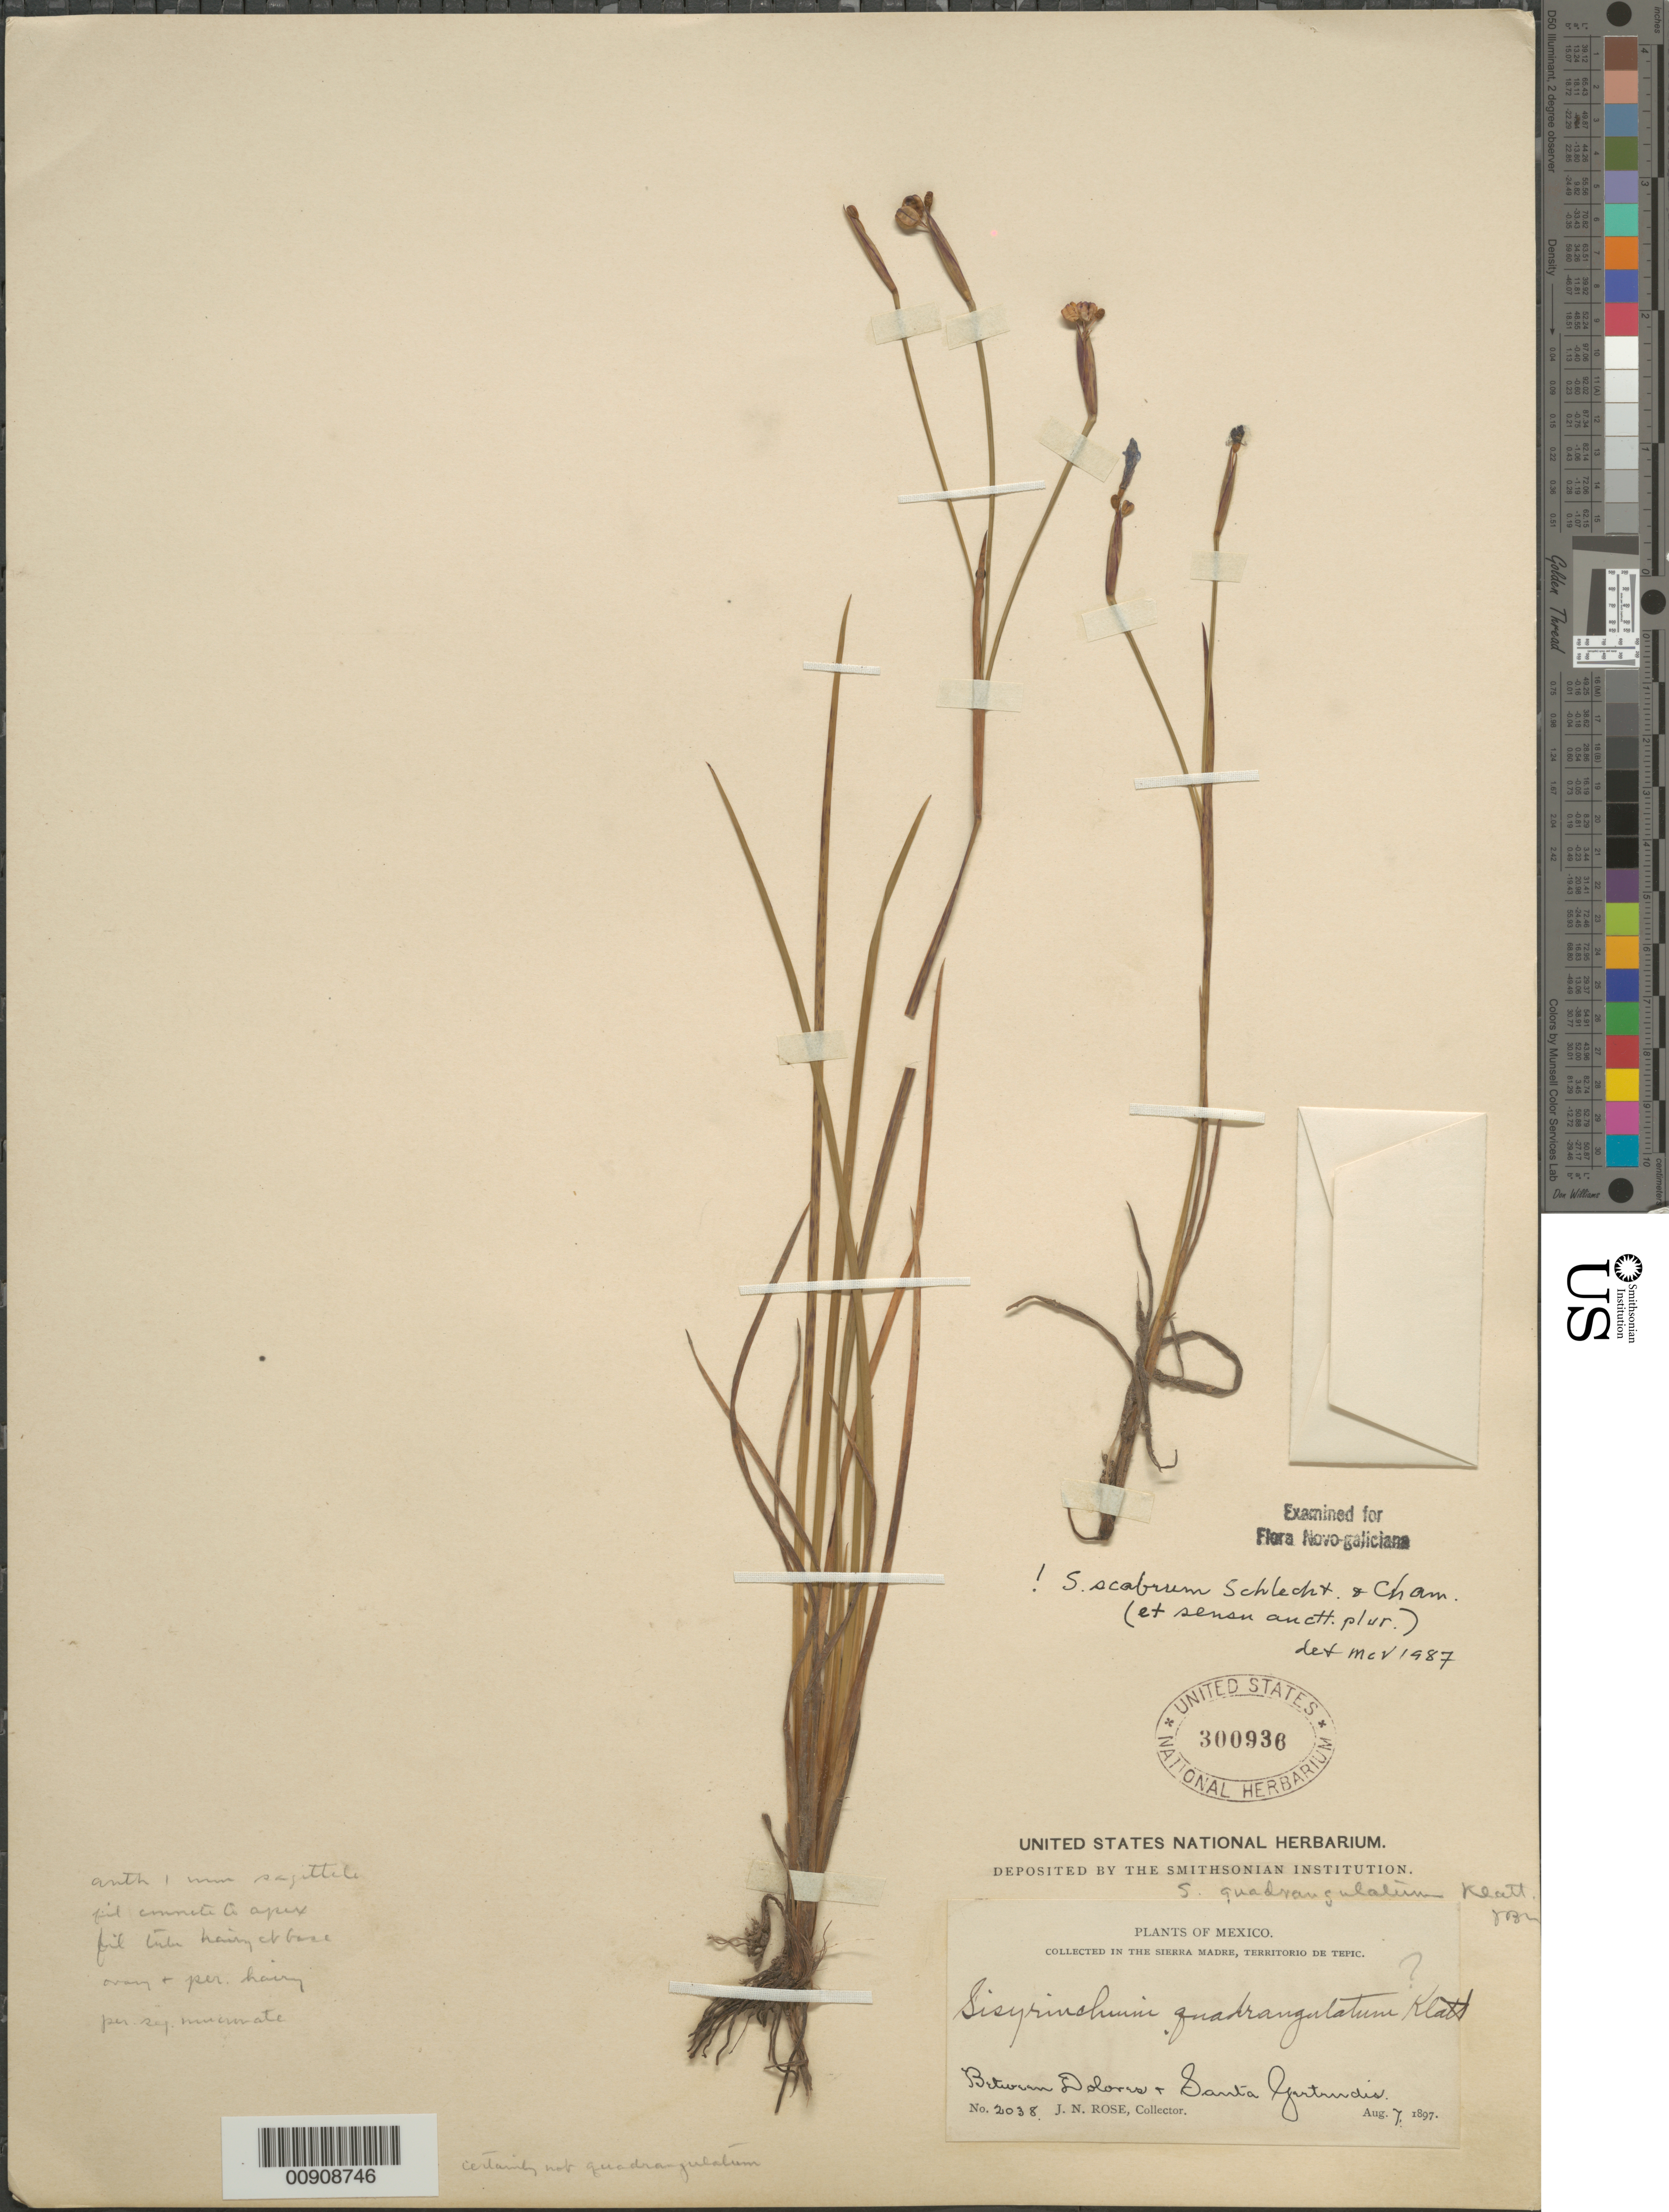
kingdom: Plantae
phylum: Tracheophyta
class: Liliopsida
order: Asparagales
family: Iridaceae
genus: Sisyrinchium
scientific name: Sisyrinchium scabrum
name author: Schltdl. & Cham.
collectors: J. N. Rose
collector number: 2038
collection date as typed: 07 Aug 1897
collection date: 1897-08-07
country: Mexico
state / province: Nayarit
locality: Between Dolores & Santa Gertrudis. In the Sierra Madre, Territorio de Tepic.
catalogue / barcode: US 300936